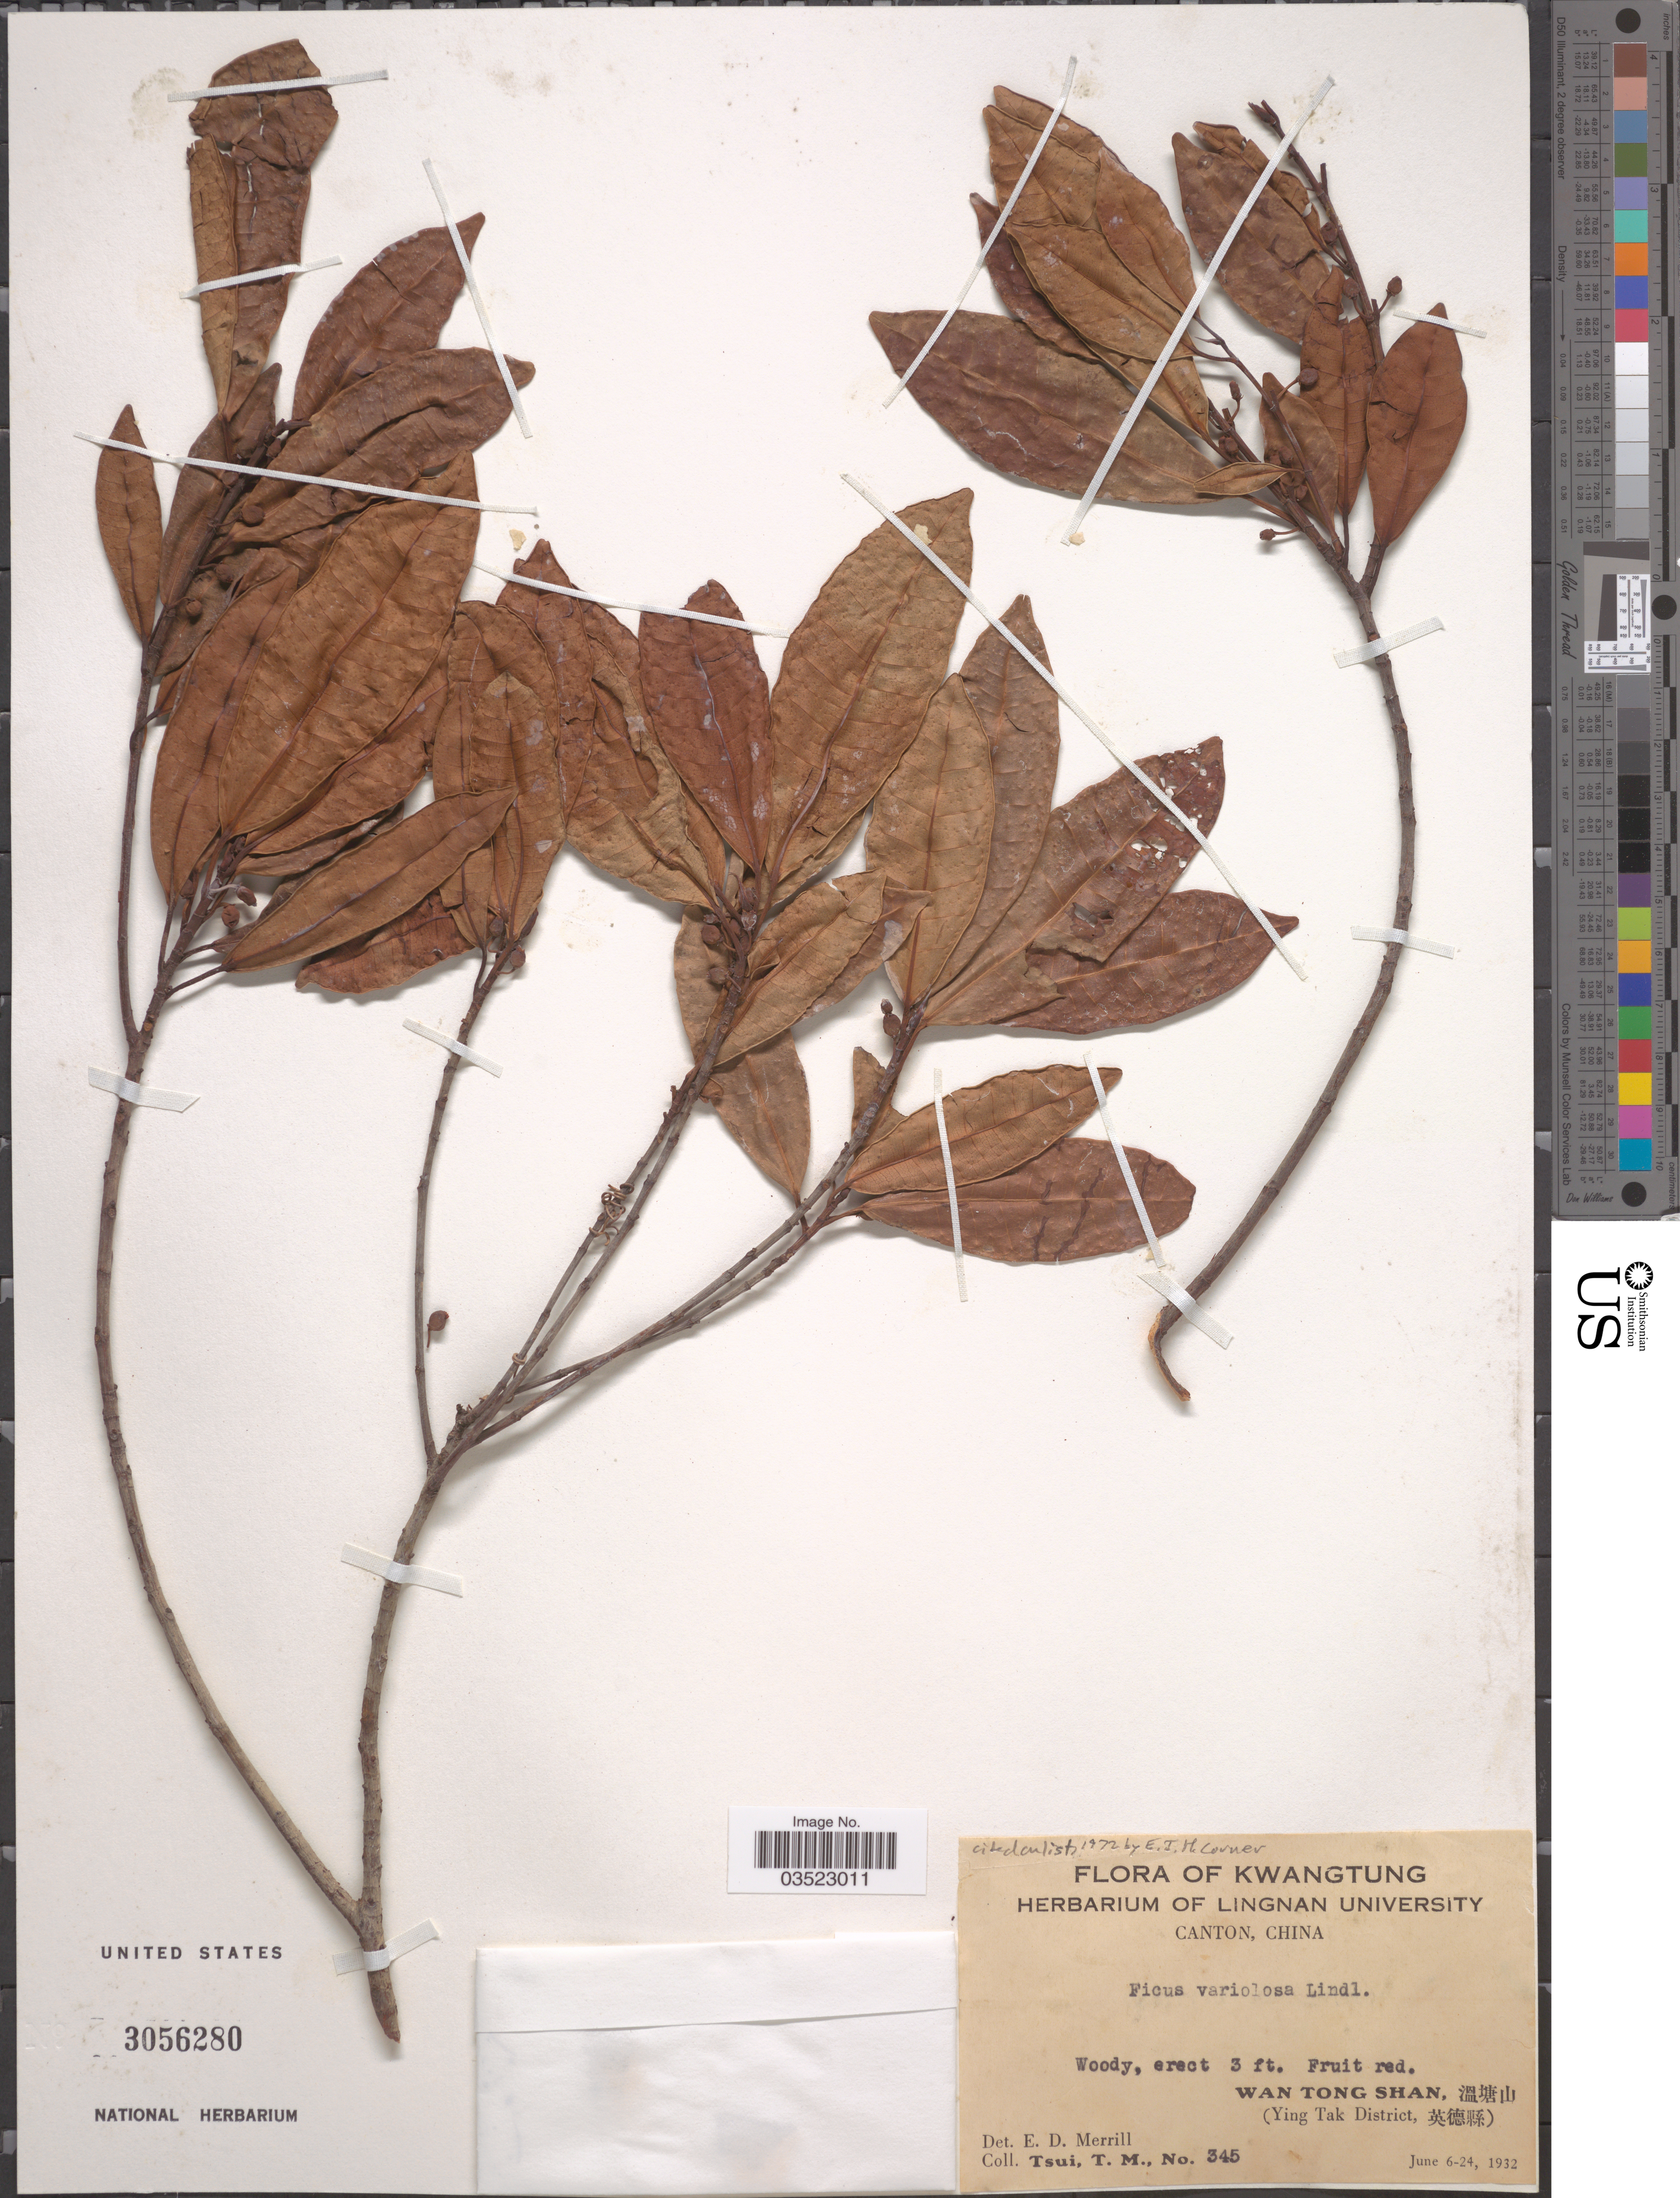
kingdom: Plantae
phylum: Tracheophyta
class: Magnoliopsida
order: Rosales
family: Moraceae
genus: Ficus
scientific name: Ficus variolosa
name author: Lindl. ex Benth.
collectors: T. Tsui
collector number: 345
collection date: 1932-06-06/1932-06-24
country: China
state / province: Guangdong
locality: Kwangtung. Wan Tong Shan, X. (Ying Tak District, X).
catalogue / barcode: US 3056280